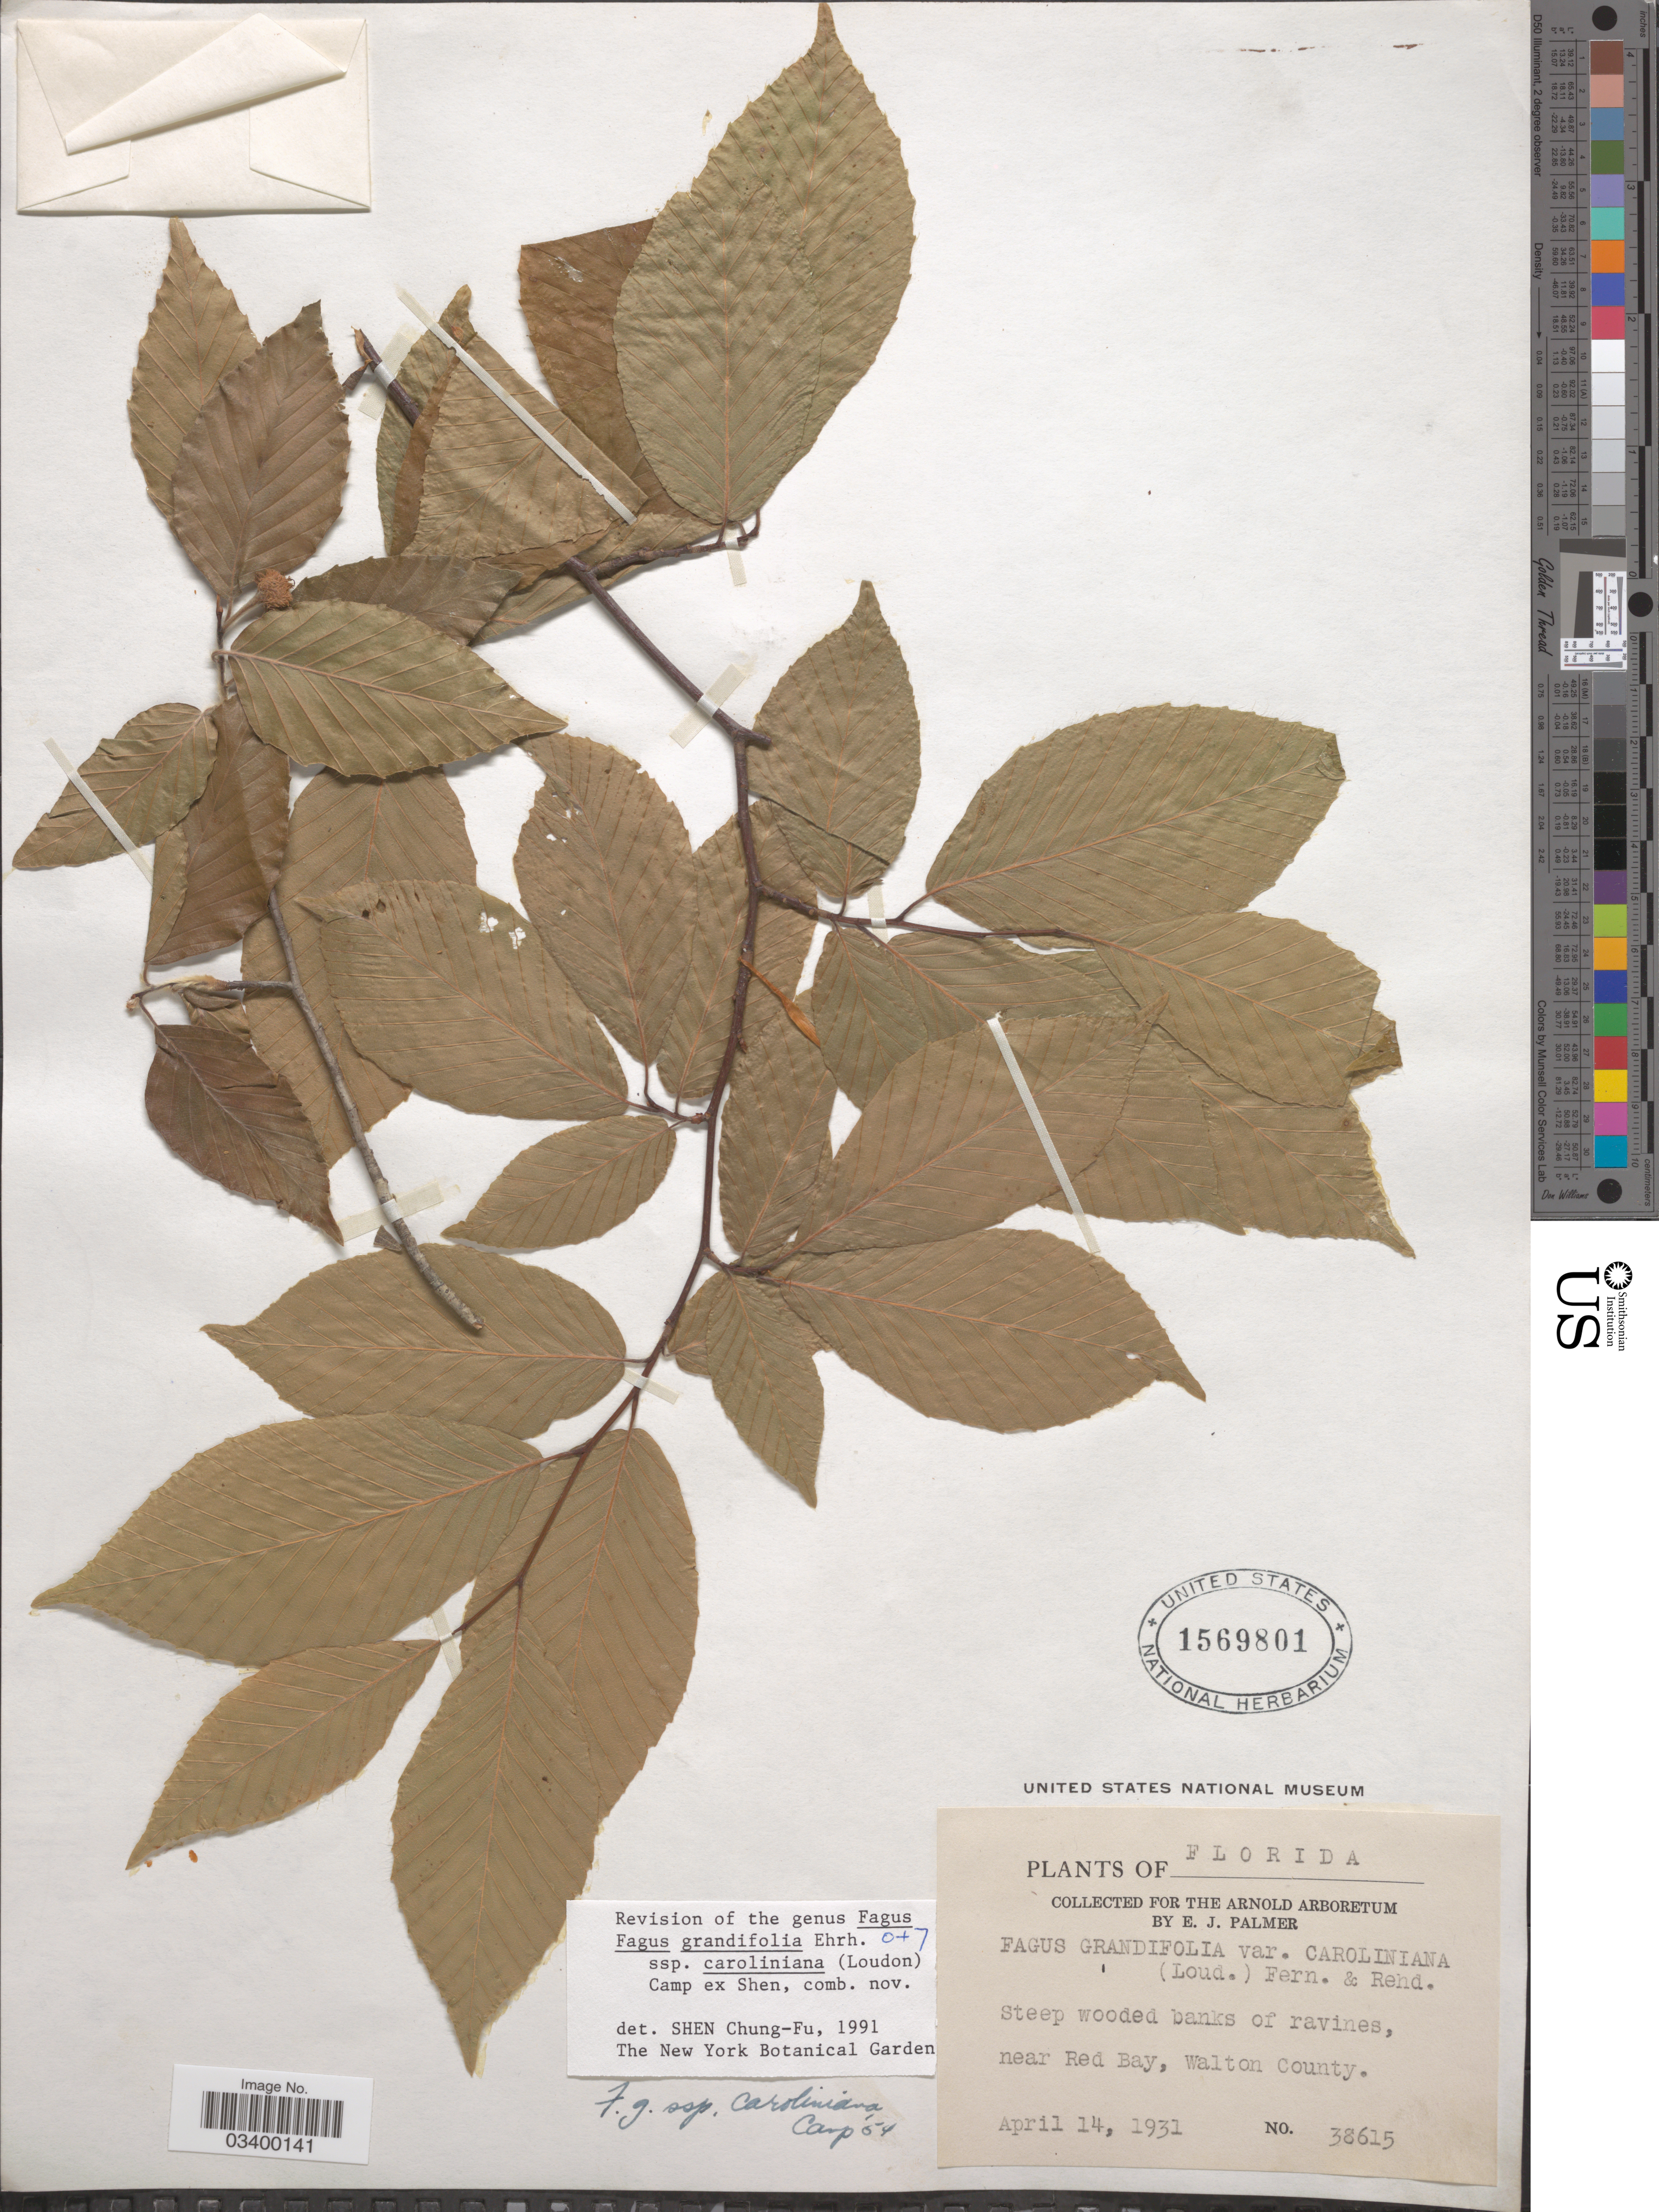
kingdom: Plantae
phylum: Tracheophyta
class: Magnoliopsida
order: Fagales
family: Fagaceae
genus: Fagus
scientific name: Fagus grandifolia subsp. caroliniana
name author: (Loudon) Fernald & Rehder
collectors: E. J. Palmer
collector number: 38615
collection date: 1931-04-14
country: United States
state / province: Florida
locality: Near Red Bay, Walton County.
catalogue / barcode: US 1569801